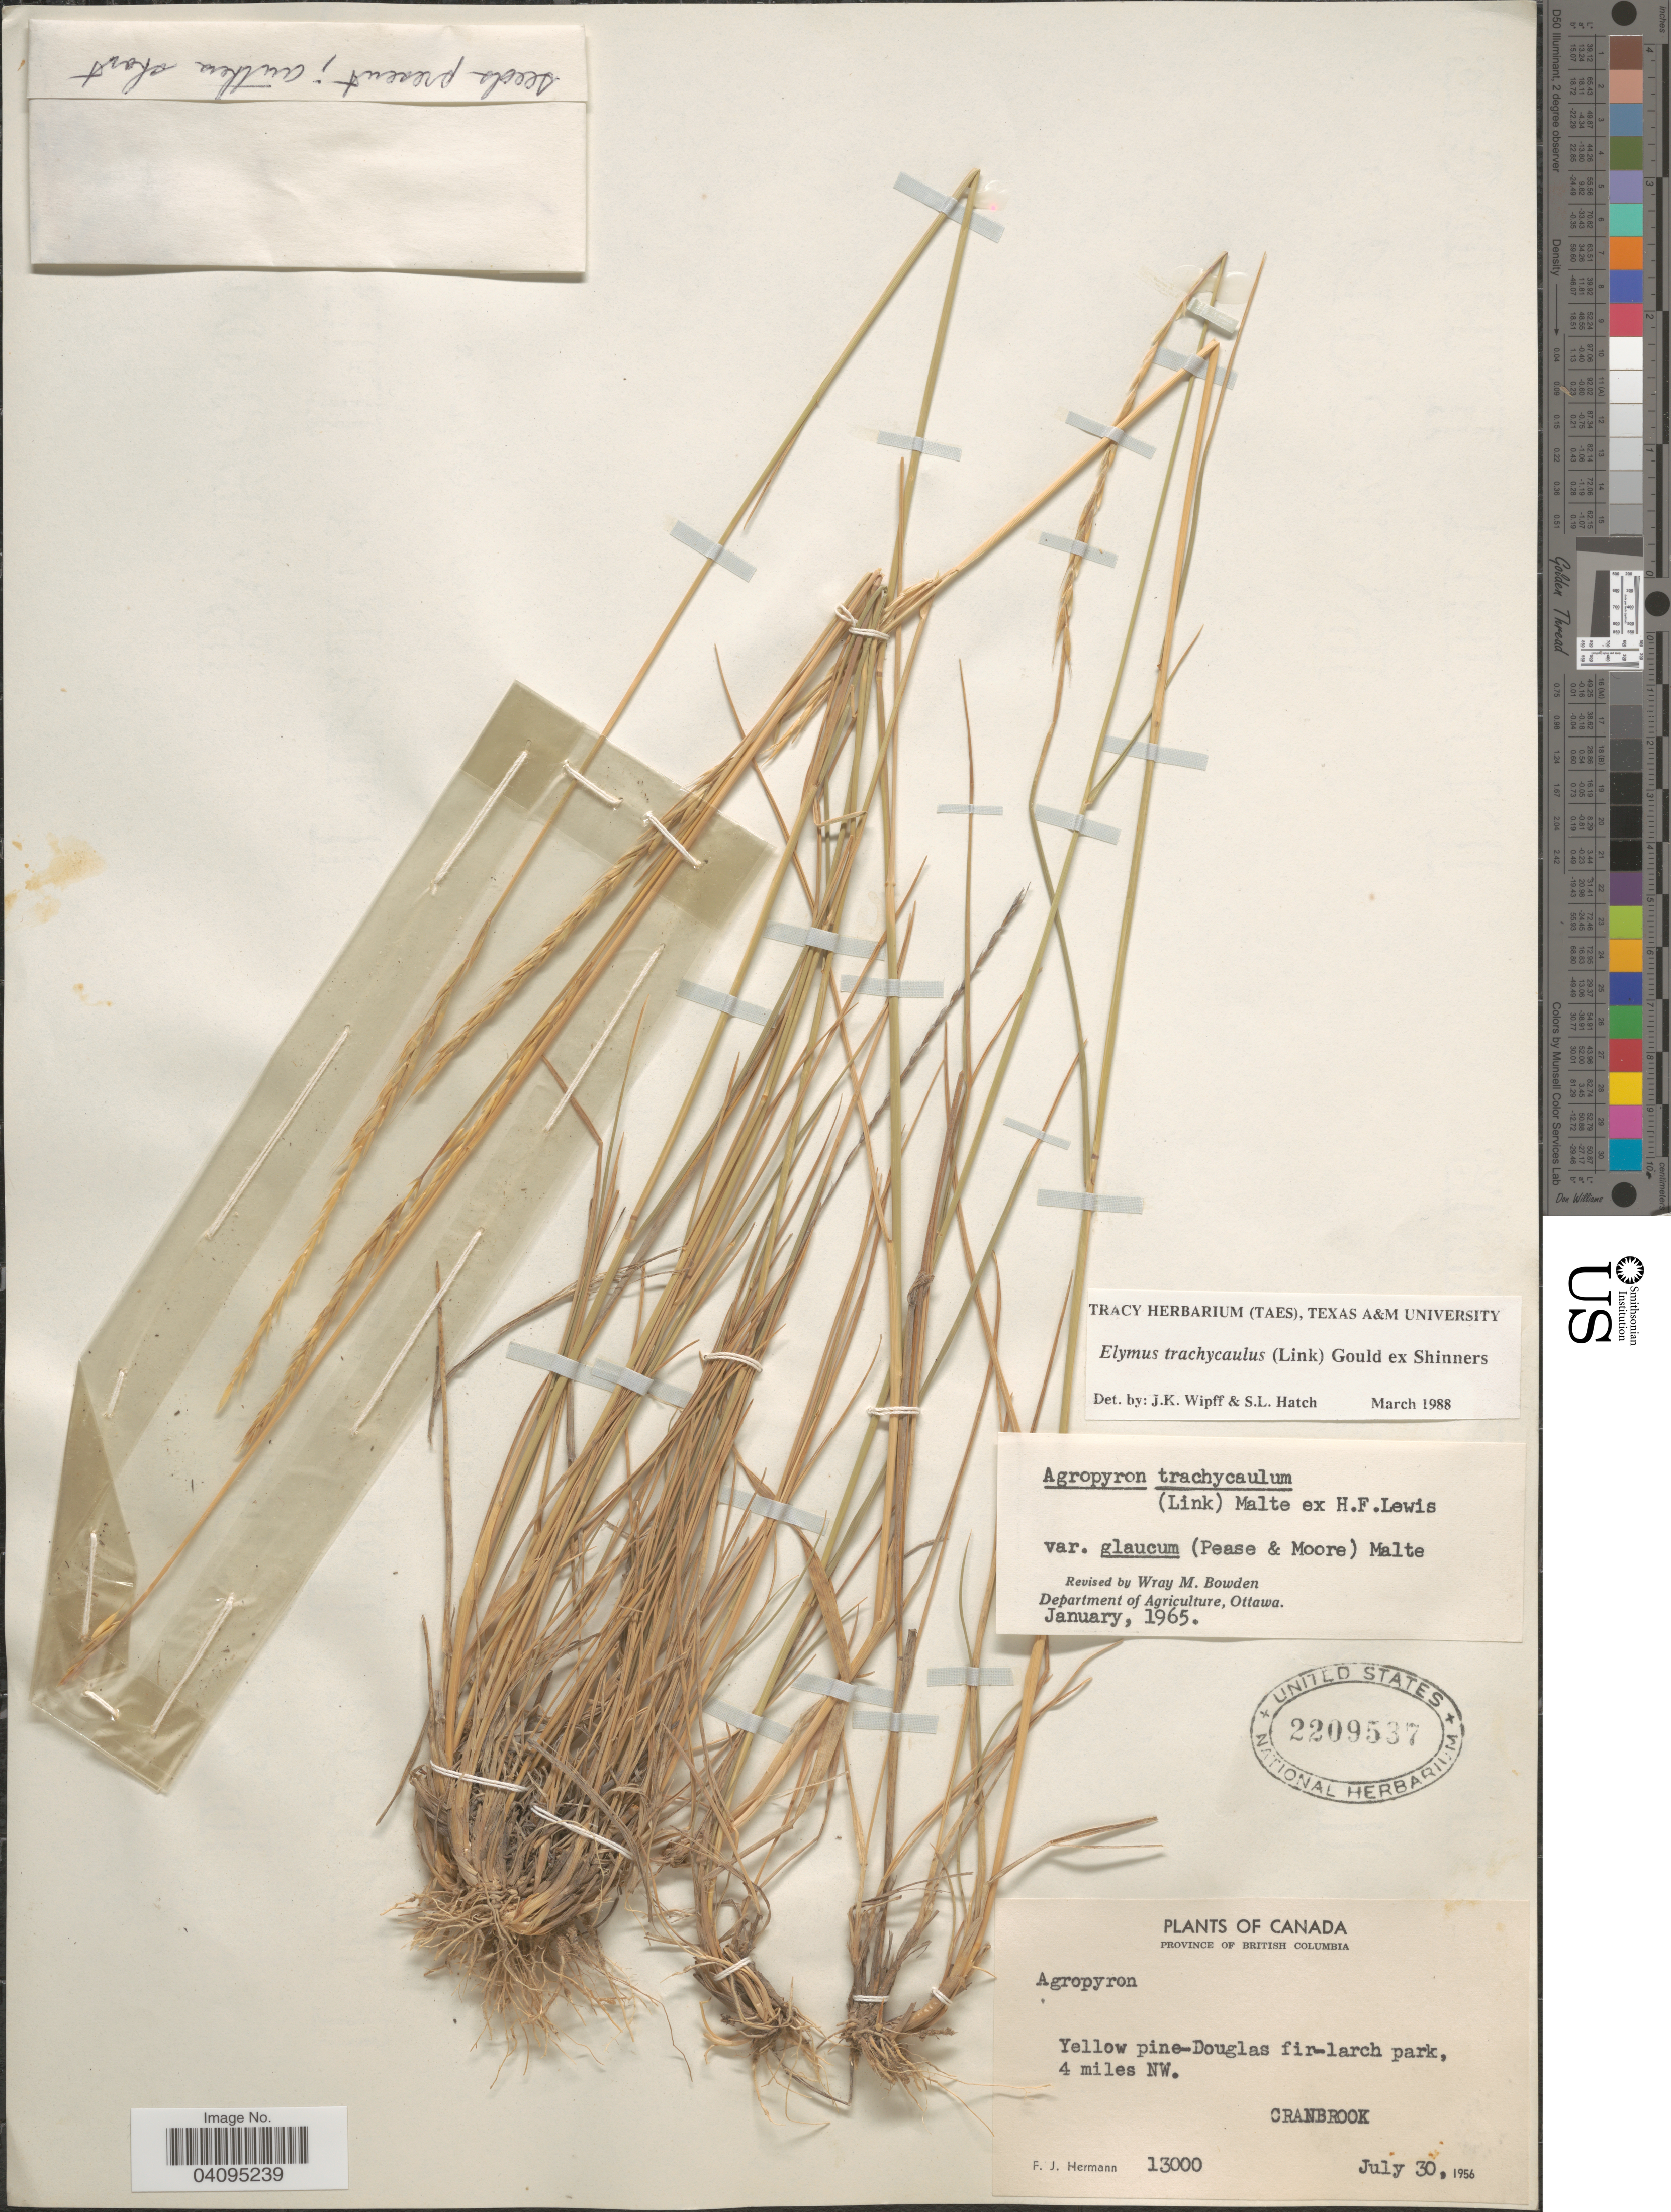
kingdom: Plantae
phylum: Tracheophyta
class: Liliopsida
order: Poales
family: Poaceae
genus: Elymus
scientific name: Elymus trachycaulus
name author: (Link) Gould ex Shinners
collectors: F. J. Hermann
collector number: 13000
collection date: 1956-07-30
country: Canada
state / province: British Columbia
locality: Yellow pine-Douglas fir-larch park, 4 miles NW. Cranbrook.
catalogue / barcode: US 2209537